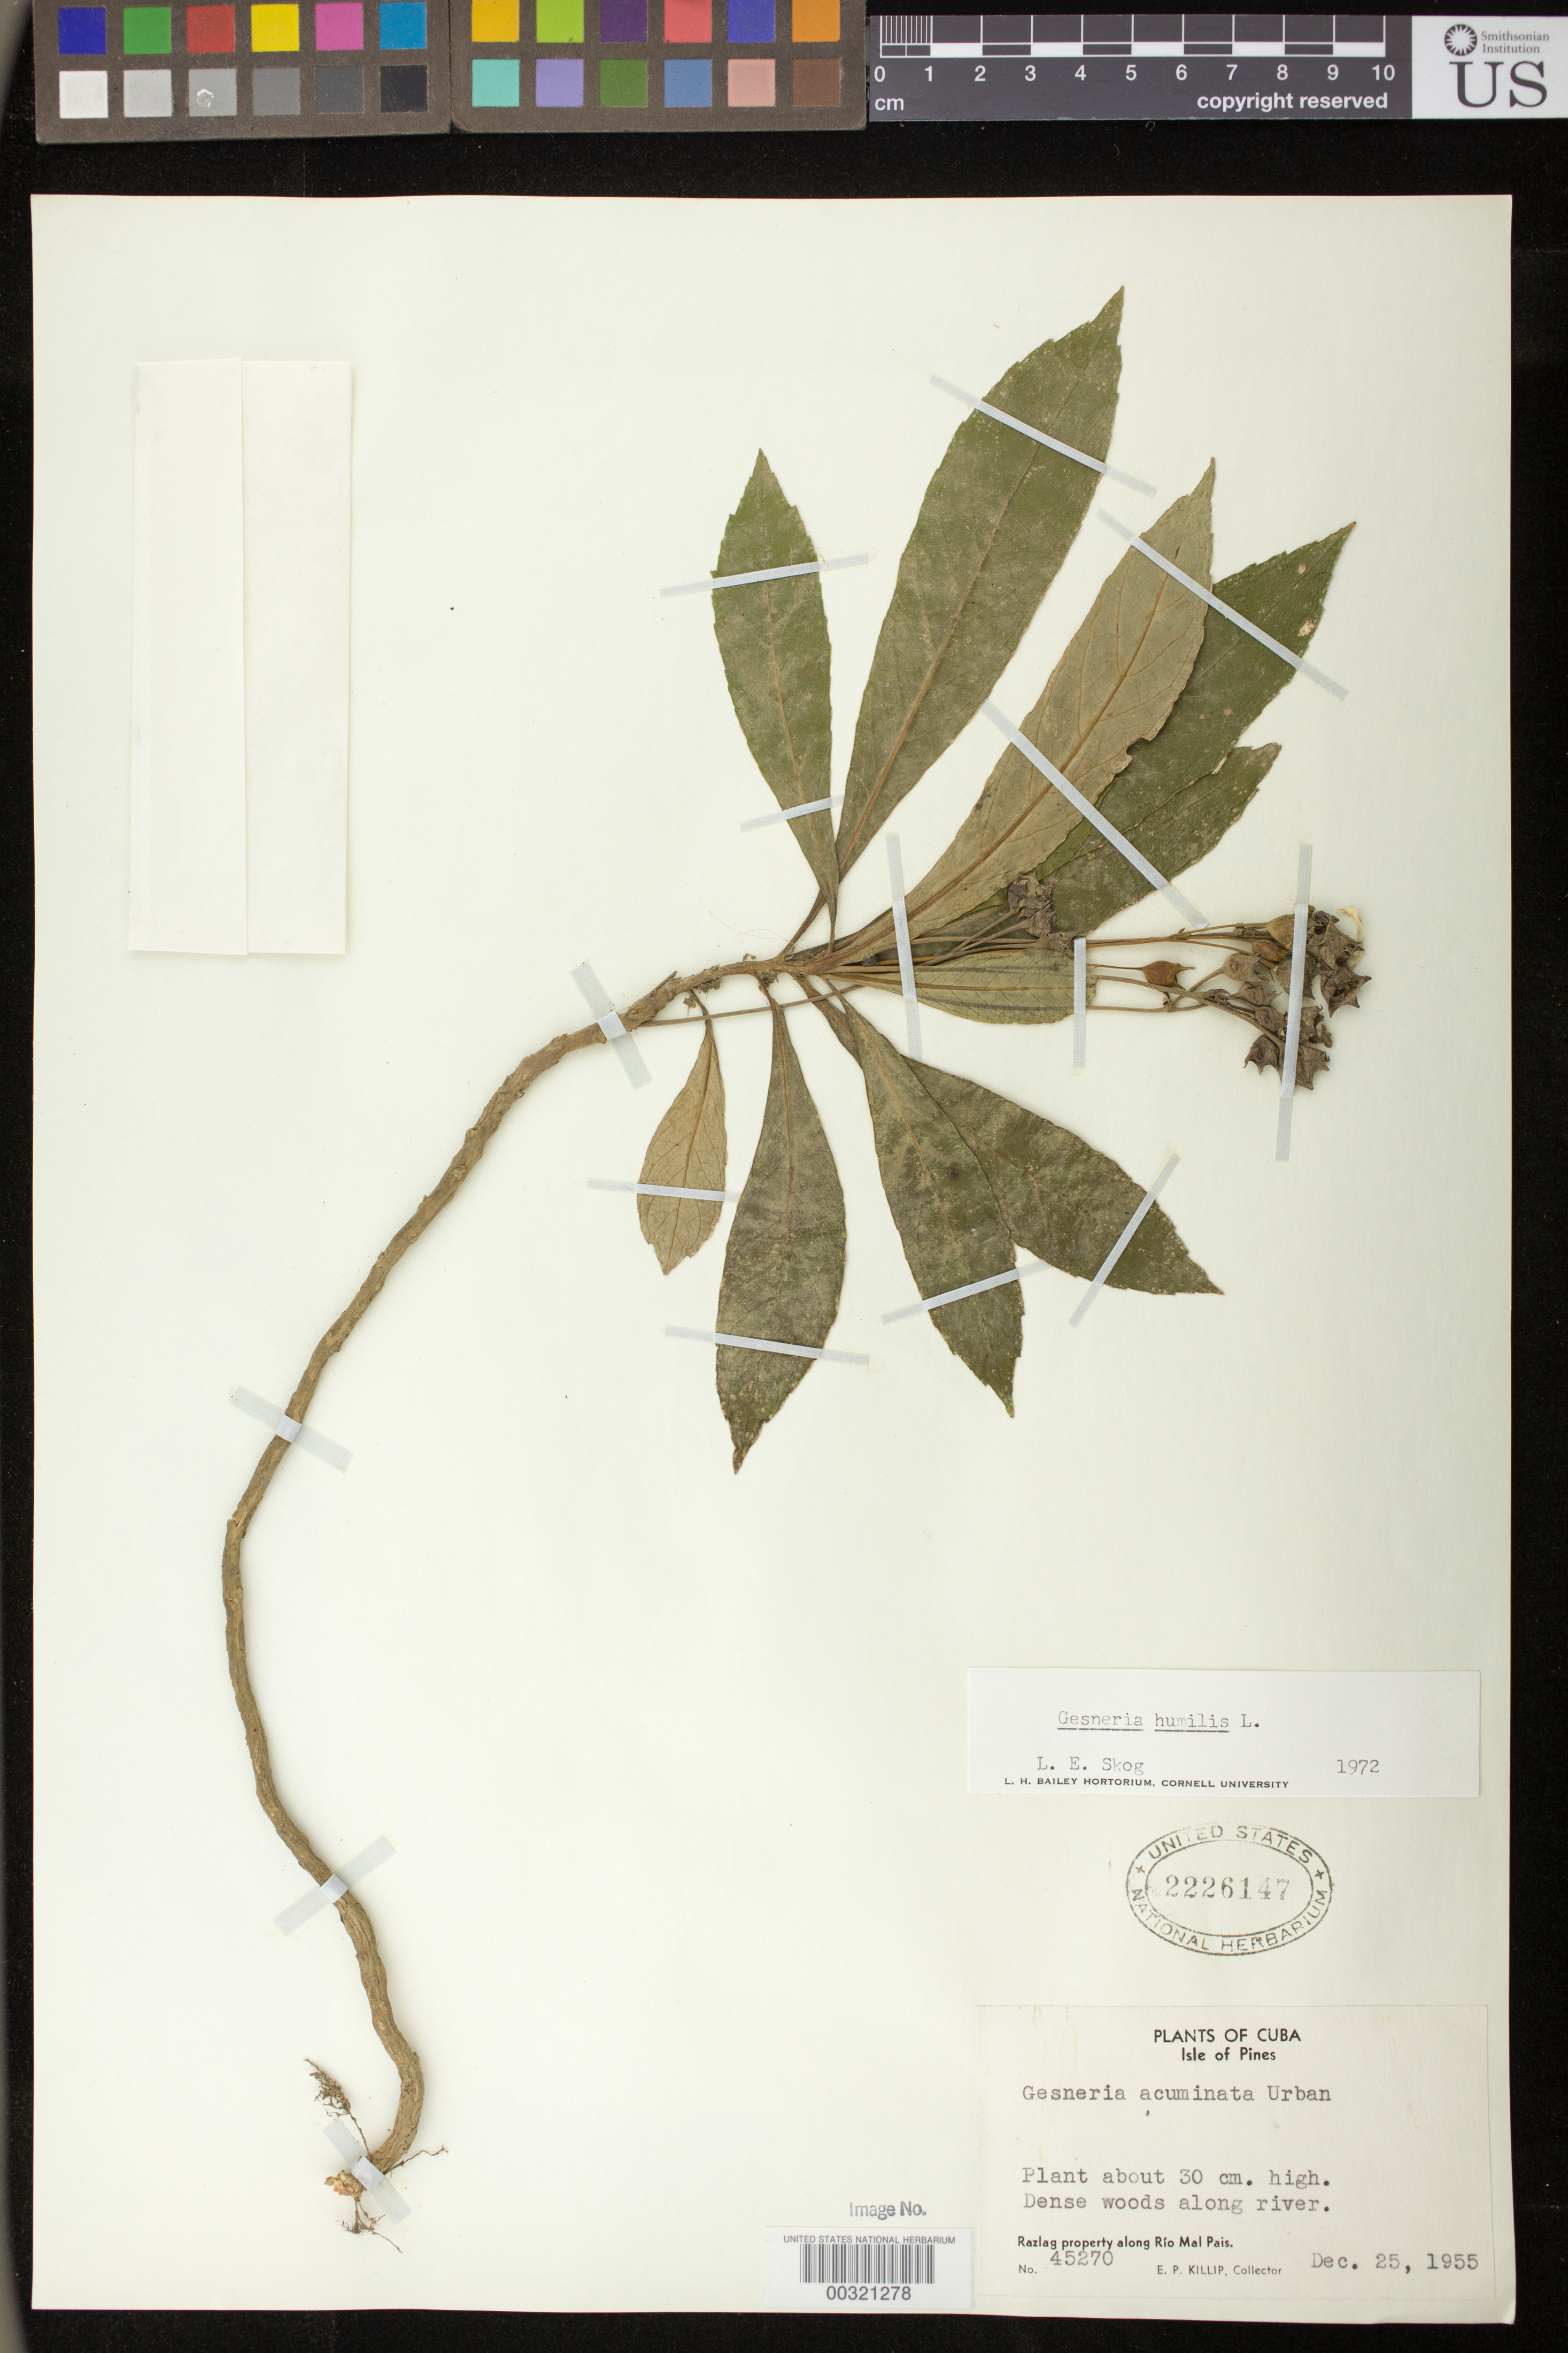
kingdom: Plantae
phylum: Tracheophyta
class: Magnoliopsida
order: Lamiales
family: Gesneriaceae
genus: Gesneria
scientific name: Gesneria humilis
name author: L.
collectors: E. P. Killip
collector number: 45270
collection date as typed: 25 Dec 1955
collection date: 1955-12-25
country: Cuba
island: Isla de la Juventud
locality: Isle of Pines, Razlag property along Rio Mal Pais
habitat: Dense woods along river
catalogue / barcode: US 2226147